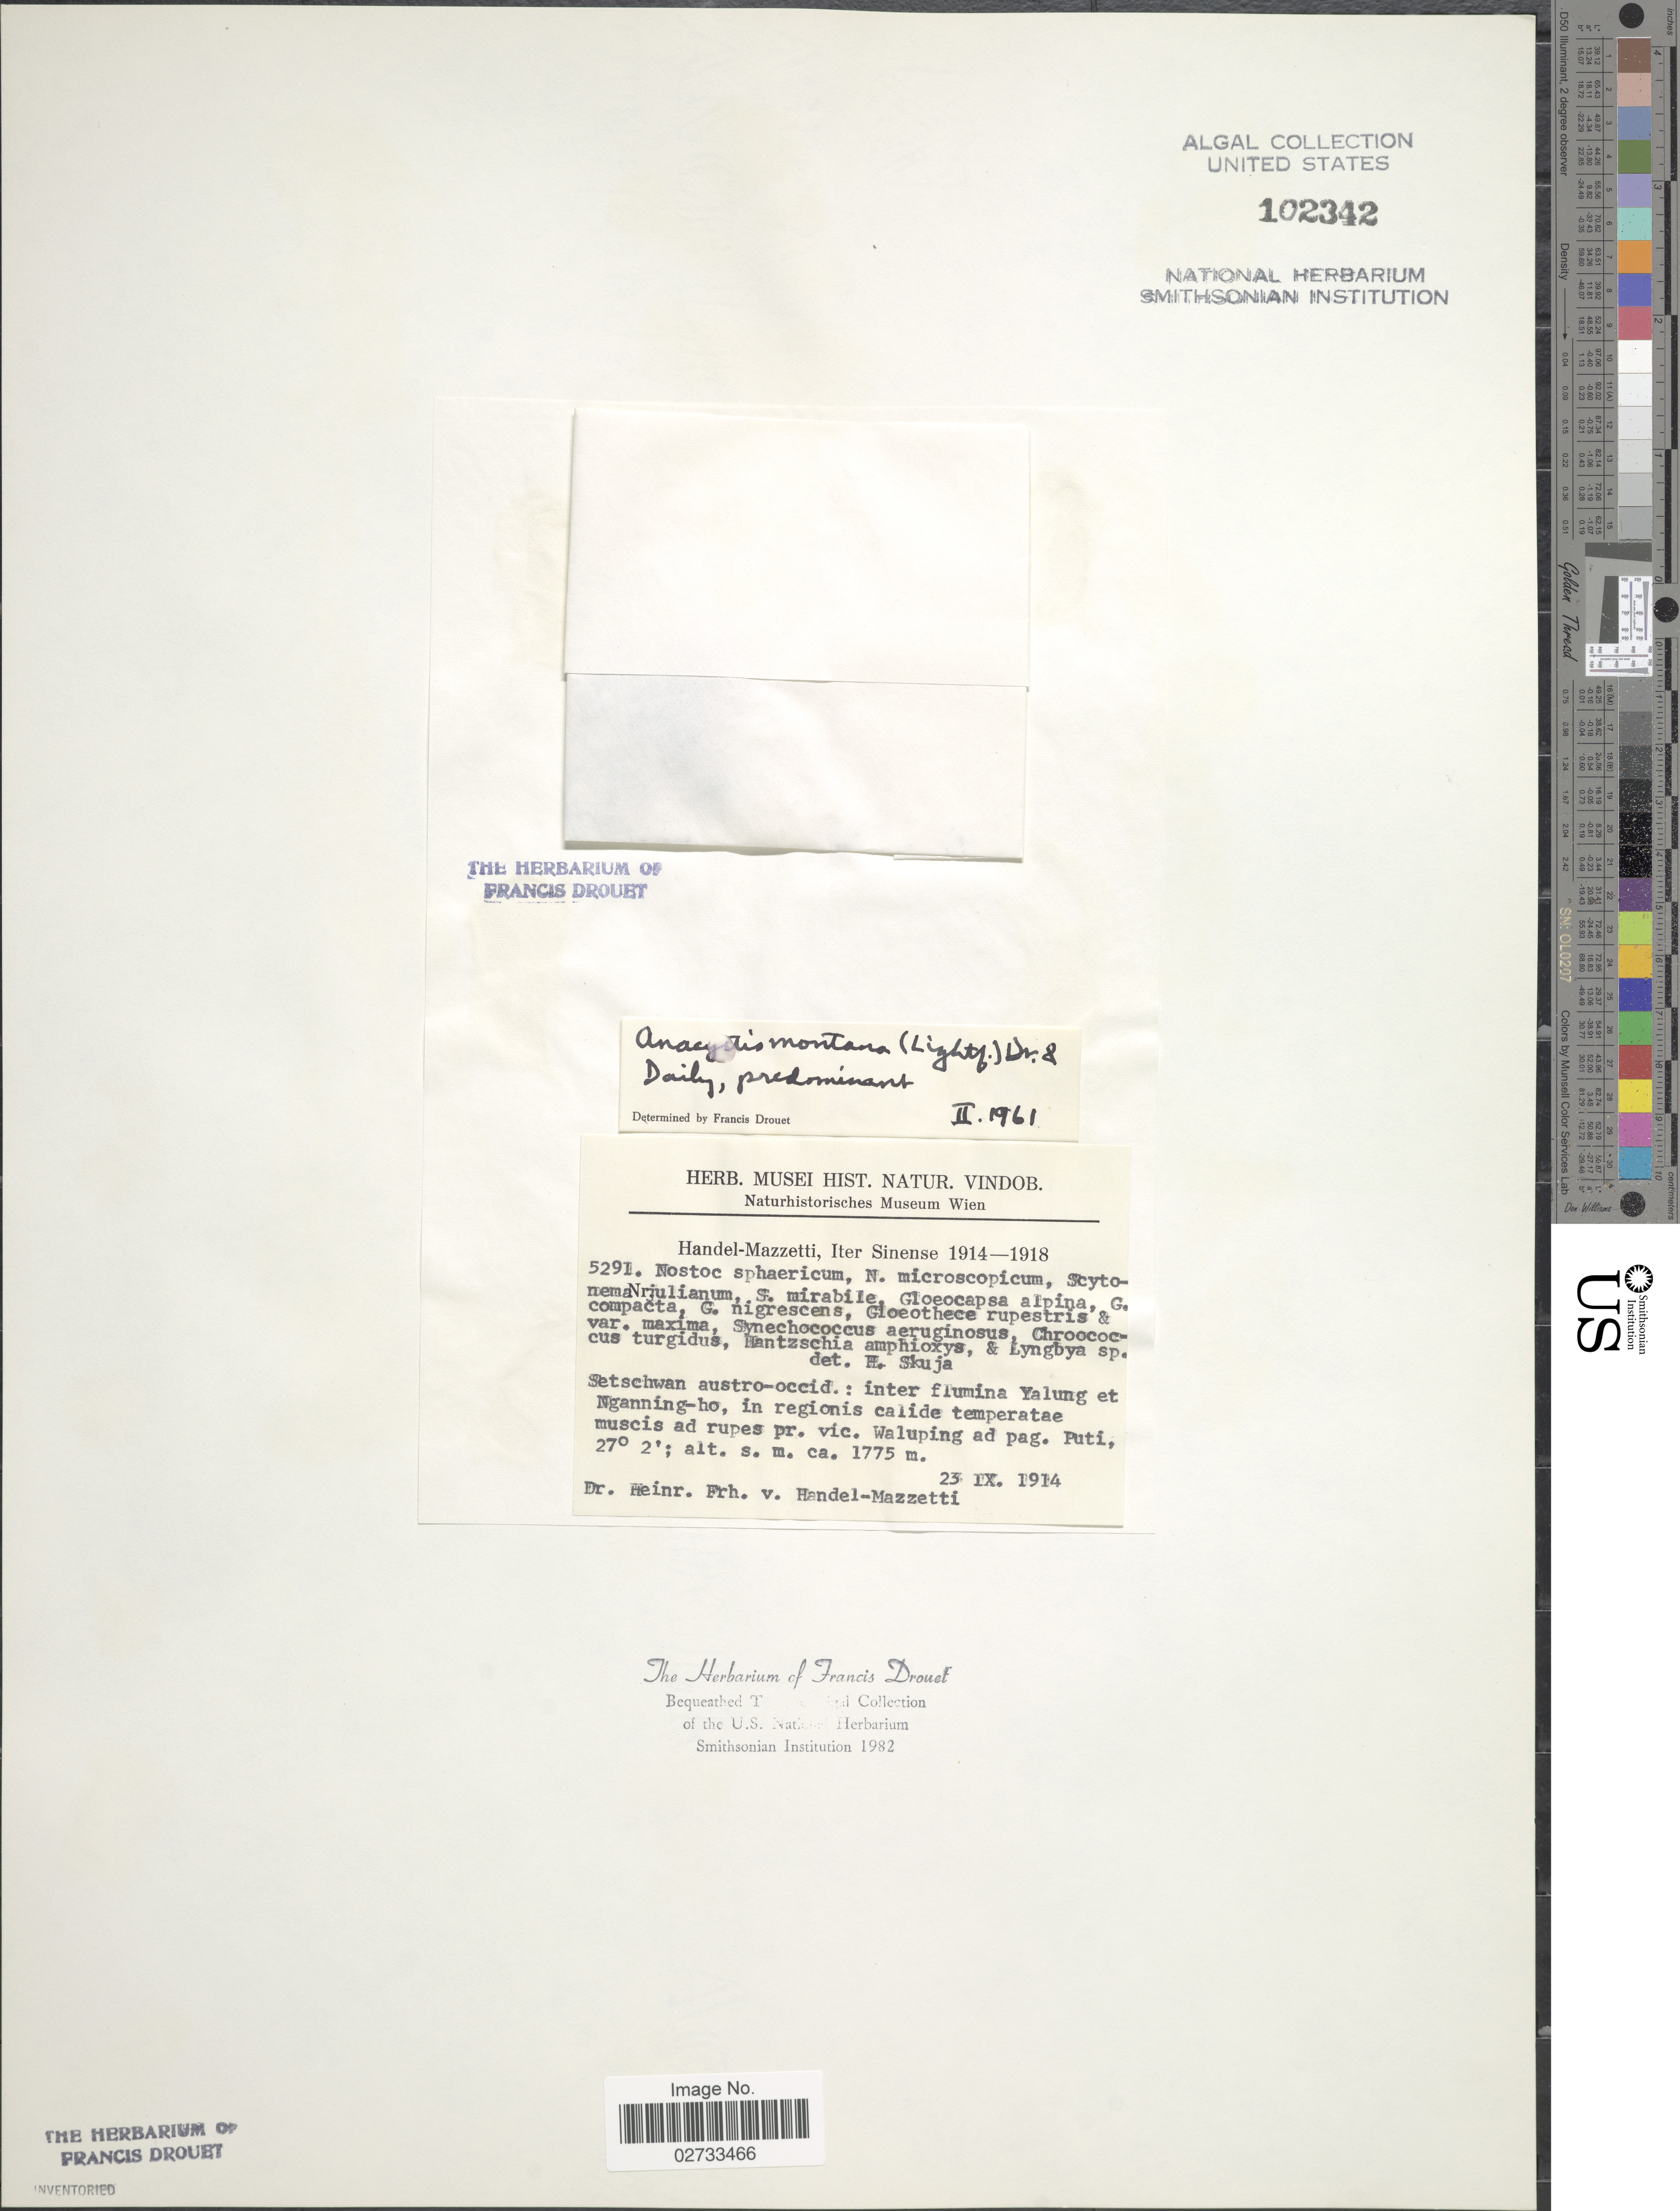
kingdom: Bacteria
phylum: Cyanobacteria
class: Cyanobacteriia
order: Cyanobacteriales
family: Chroococcaceae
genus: Anacystis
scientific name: Anacystis montana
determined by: Drouet, F. E.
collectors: H. Handel-Mazzetti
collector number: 5291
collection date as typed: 23 Sep 1914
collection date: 1914-09-23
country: China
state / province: Sichuan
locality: Yalung, Ngannig-ho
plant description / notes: Handel-Mazzetti, Iter Sinense, 1914-1918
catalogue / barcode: US 102342